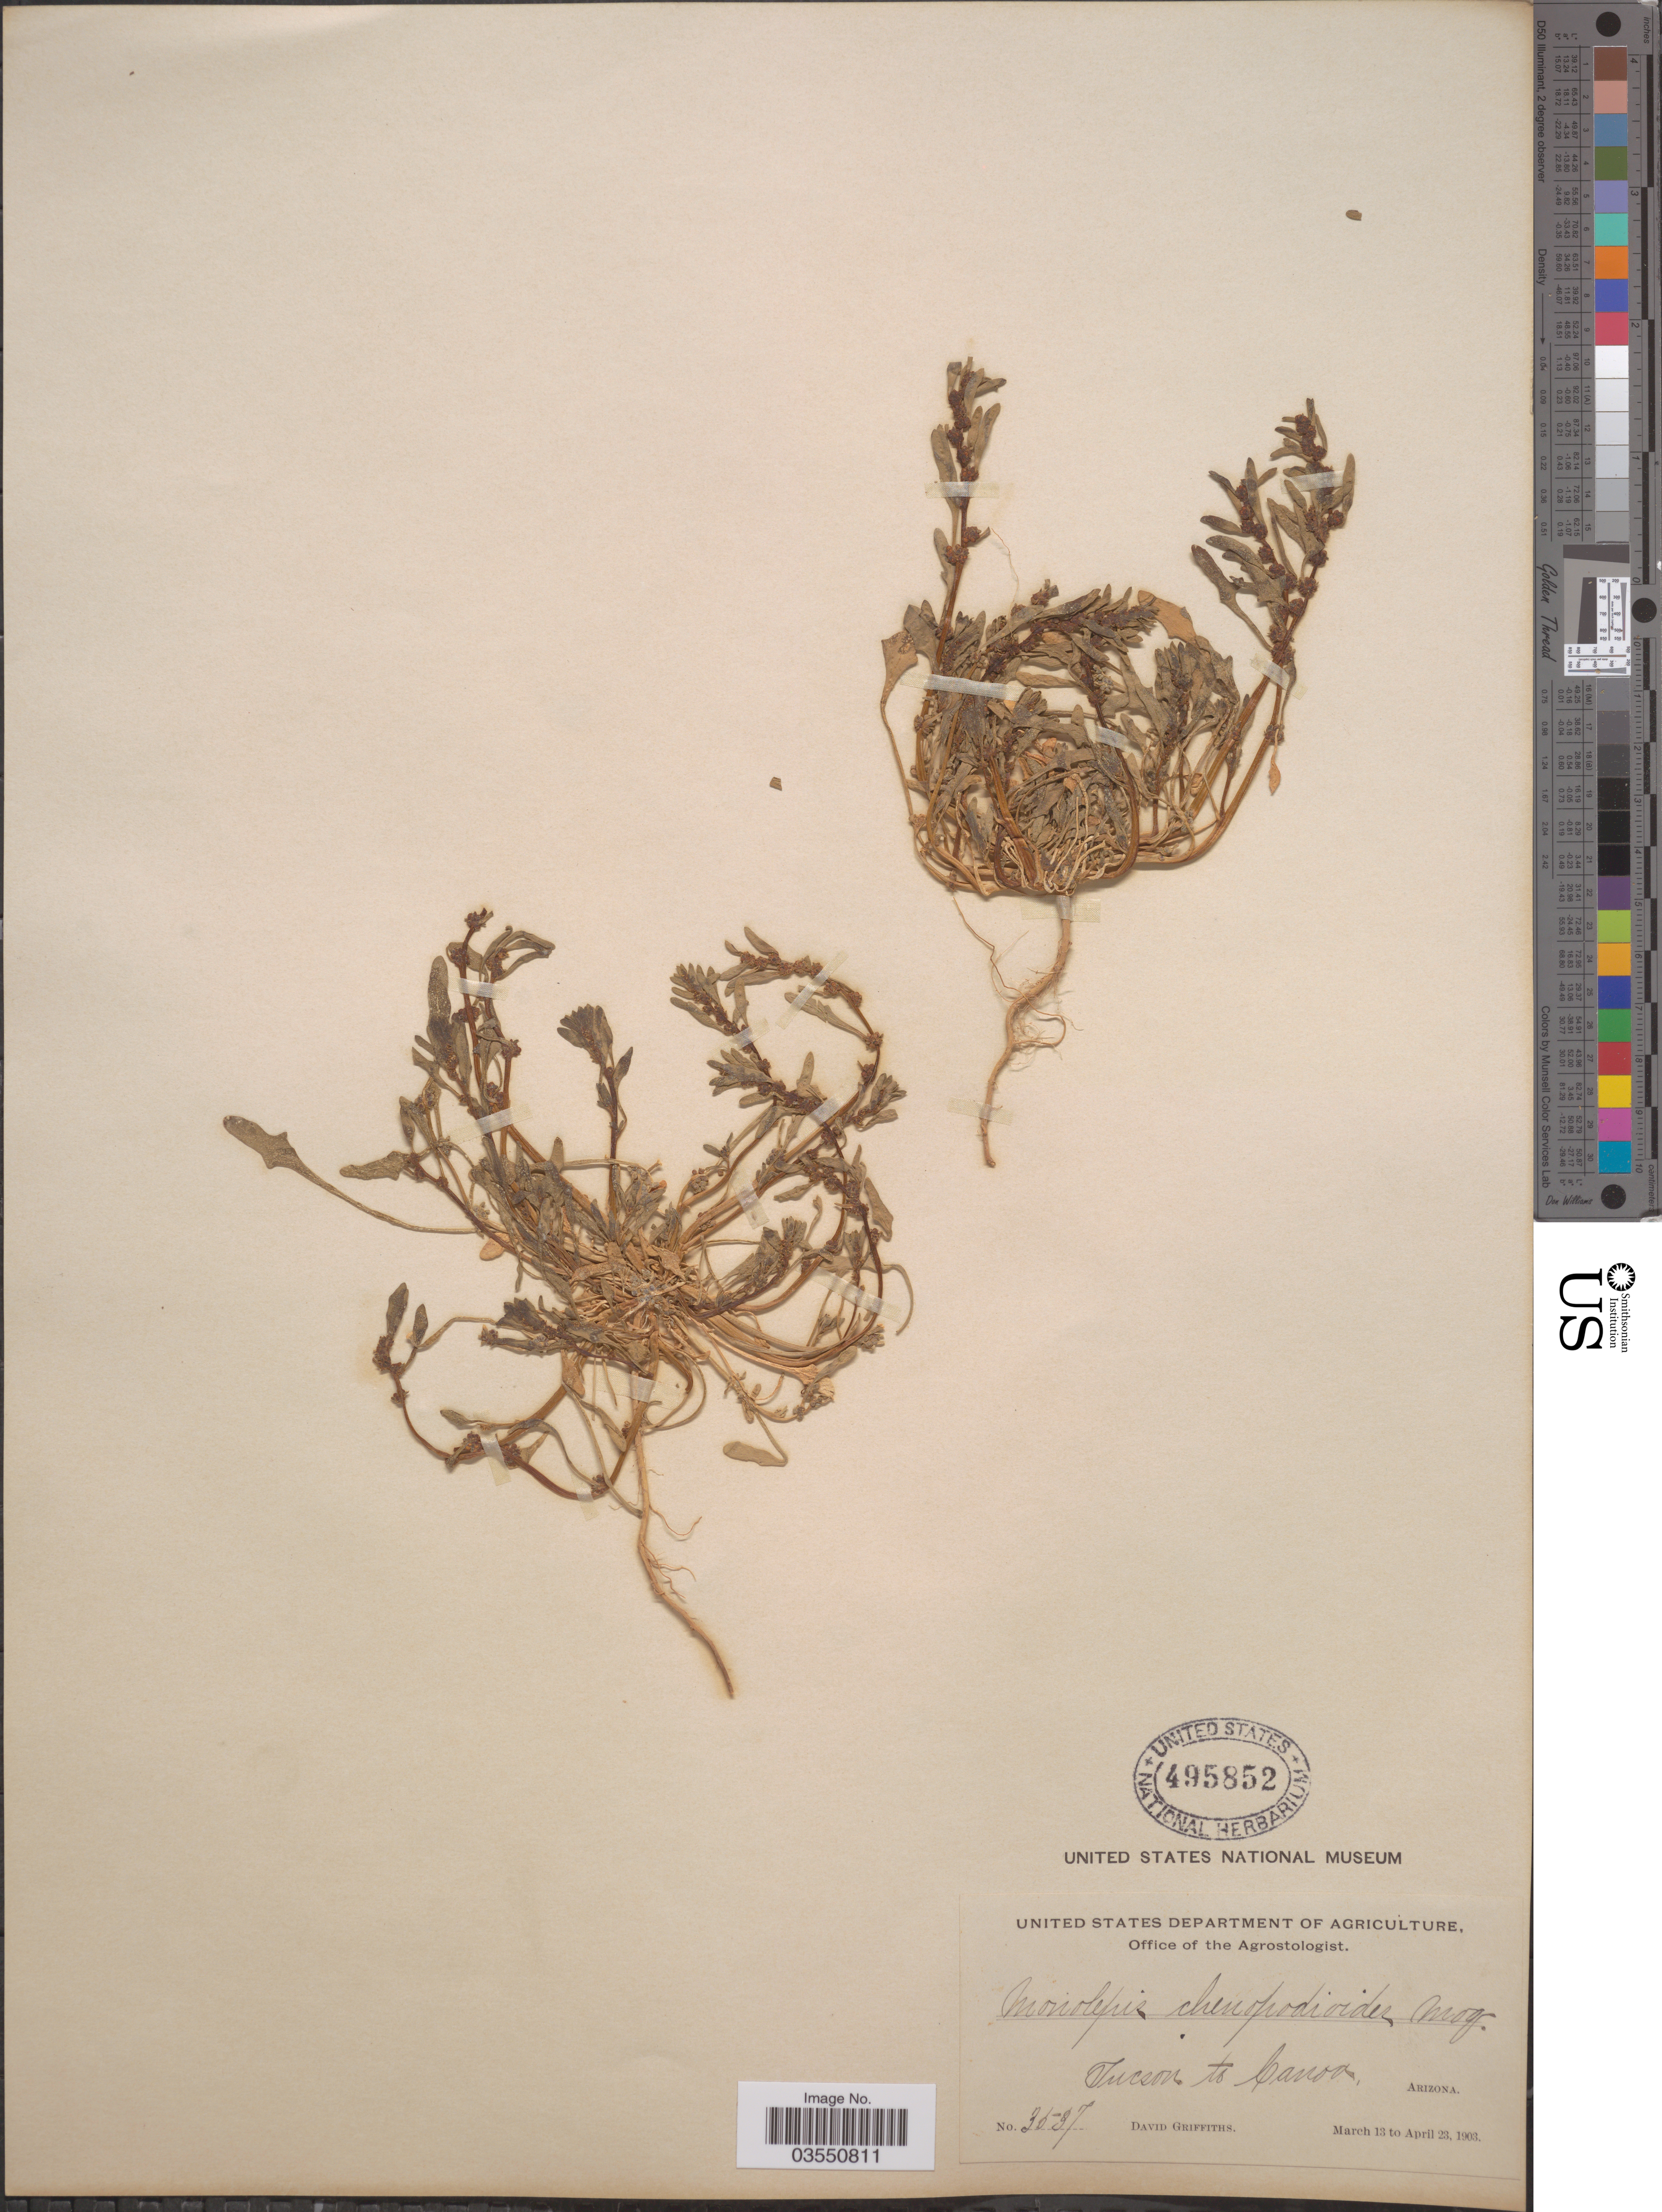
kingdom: Plantae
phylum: Tracheophyta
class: Magnoliopsida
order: Caryophyllales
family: Amaranthaceae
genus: Blitum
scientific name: Blitum nuttallianum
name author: Schult.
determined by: U.S. National Herbarium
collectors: D. Griffiths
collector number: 3537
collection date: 1903-03-13/1903-04-23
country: United States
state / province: Arizona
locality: Tucson to Canoa.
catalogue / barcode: US 495852